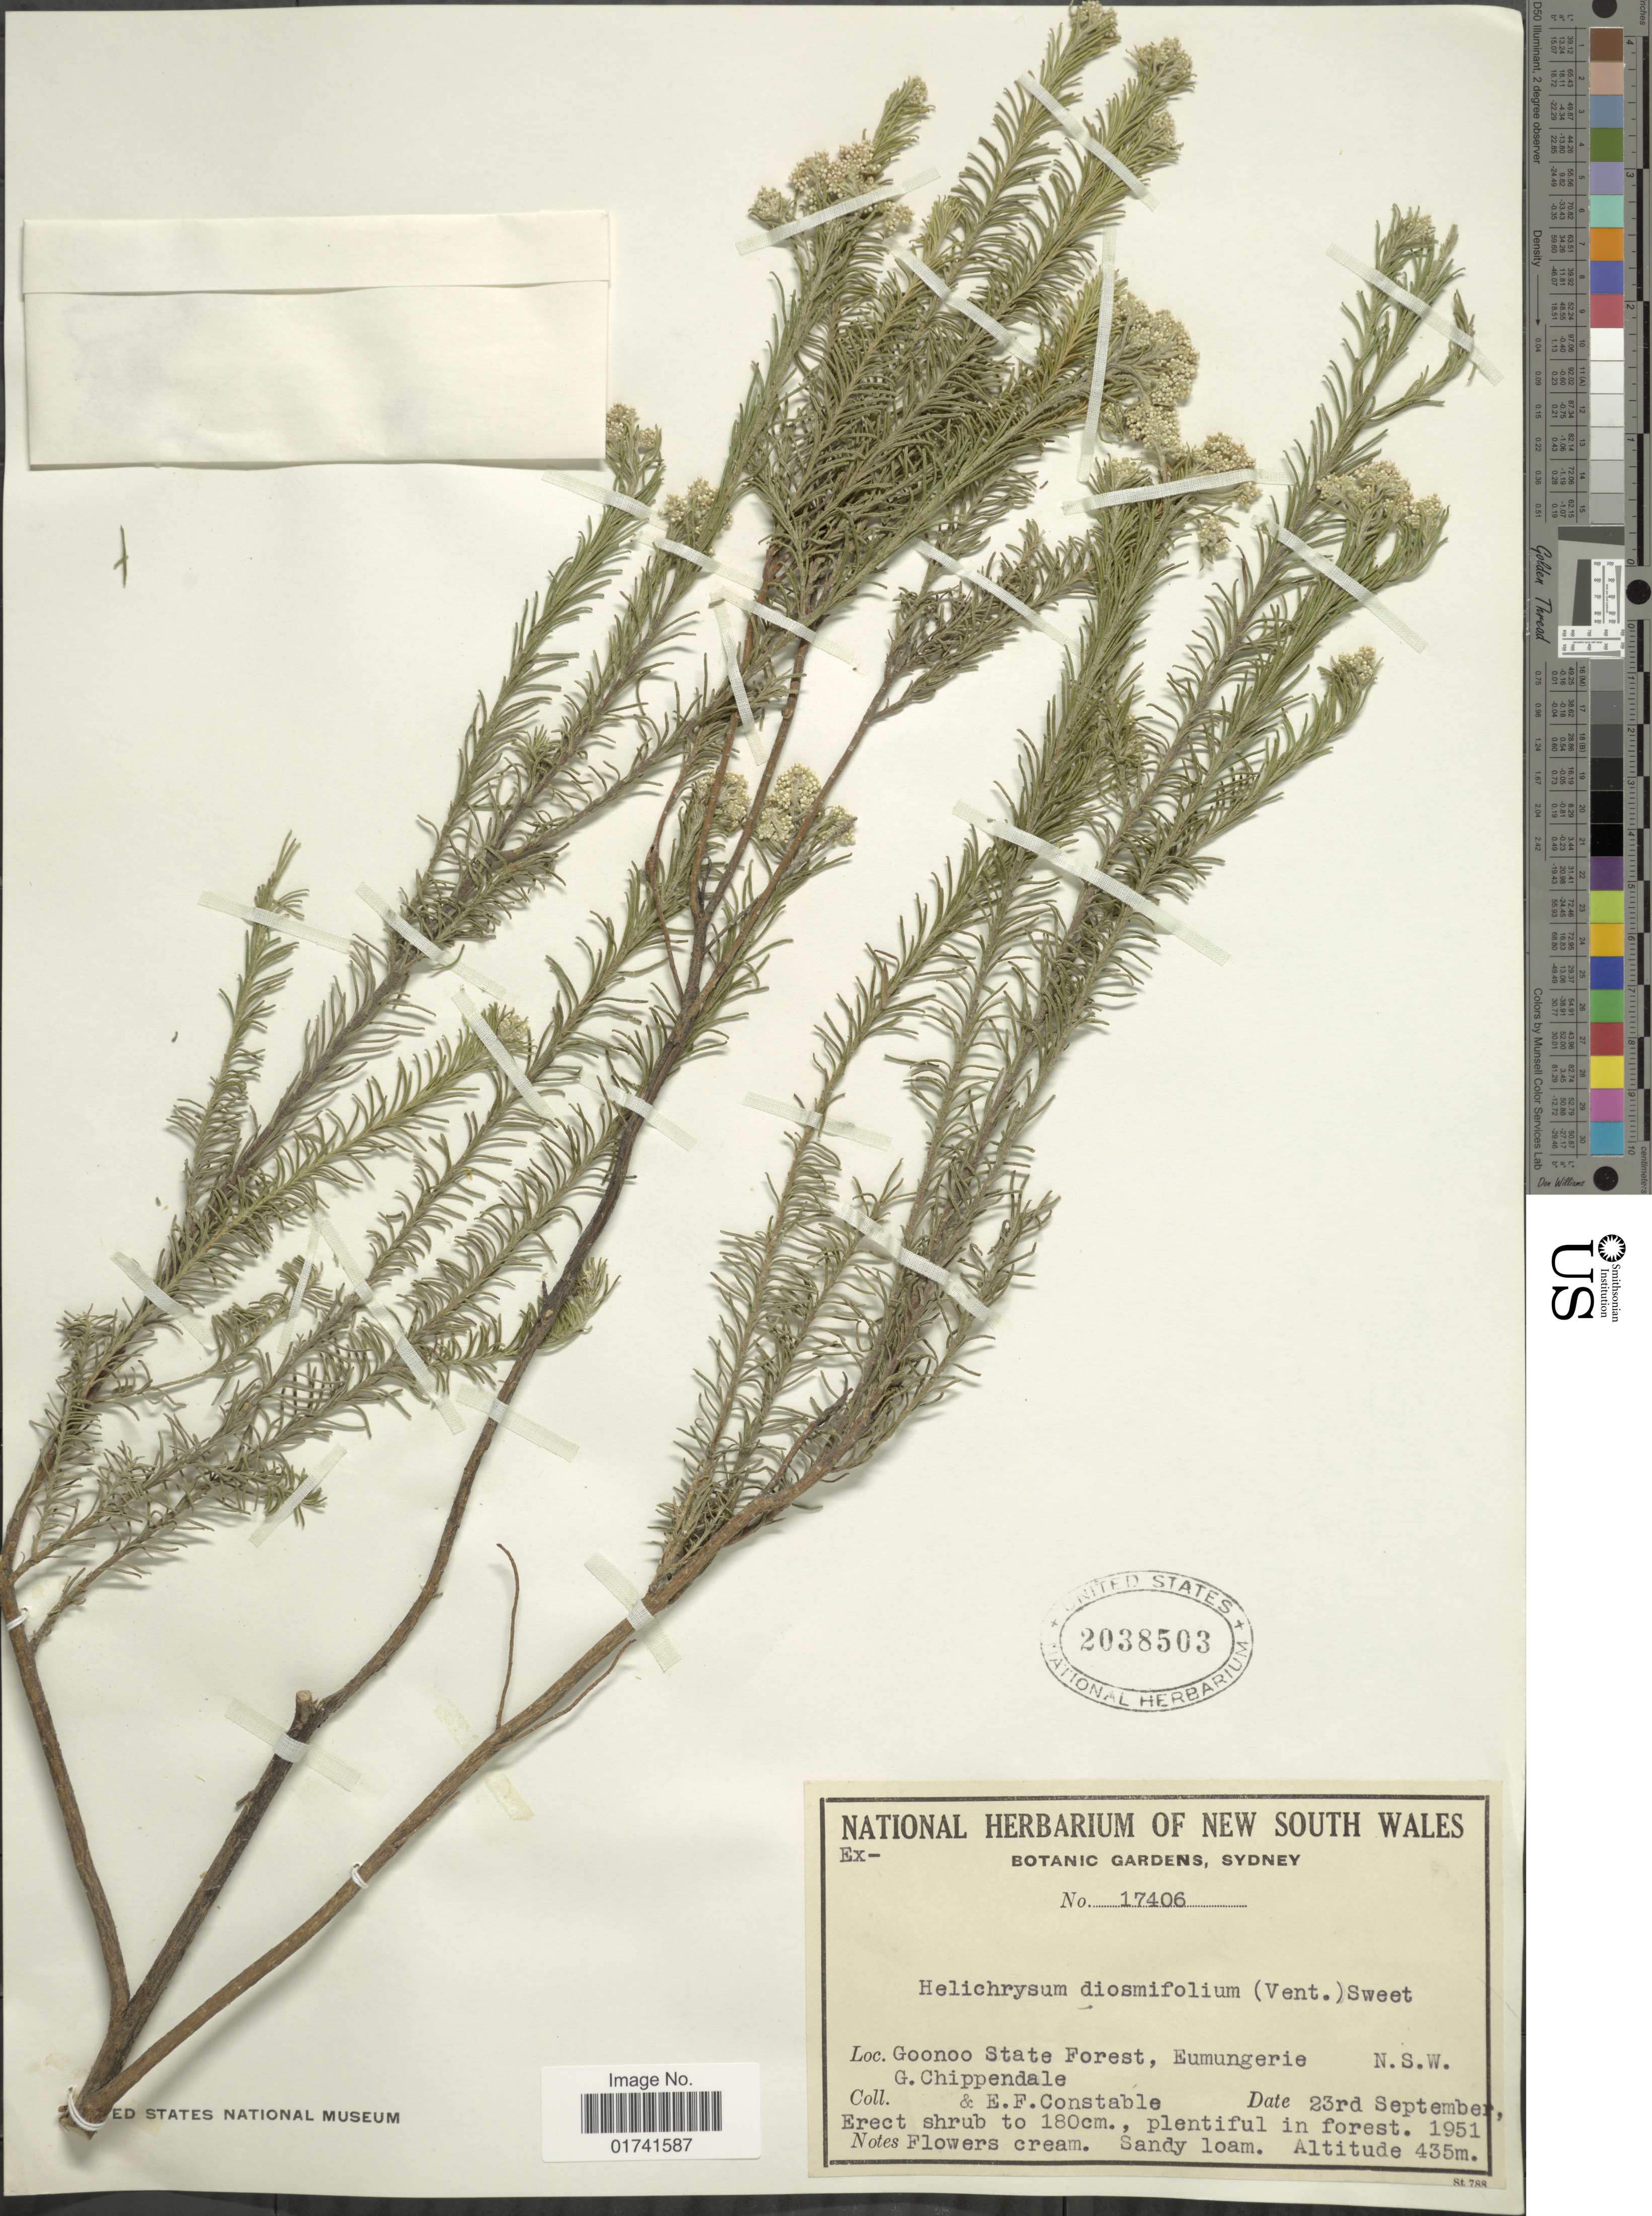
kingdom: Plantae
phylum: Tracheophyta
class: Magnoliopsida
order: Asterales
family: Asteraceae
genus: Ozothamnus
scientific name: Ozothamnus diosmifolius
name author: (Vent.) DC.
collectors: G. Chippendale & E. F. Constable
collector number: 17406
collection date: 1951-09-23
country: Australia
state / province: New South Wales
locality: Goonoo State Forest, Eumungerie.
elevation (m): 435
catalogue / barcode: US 2038503